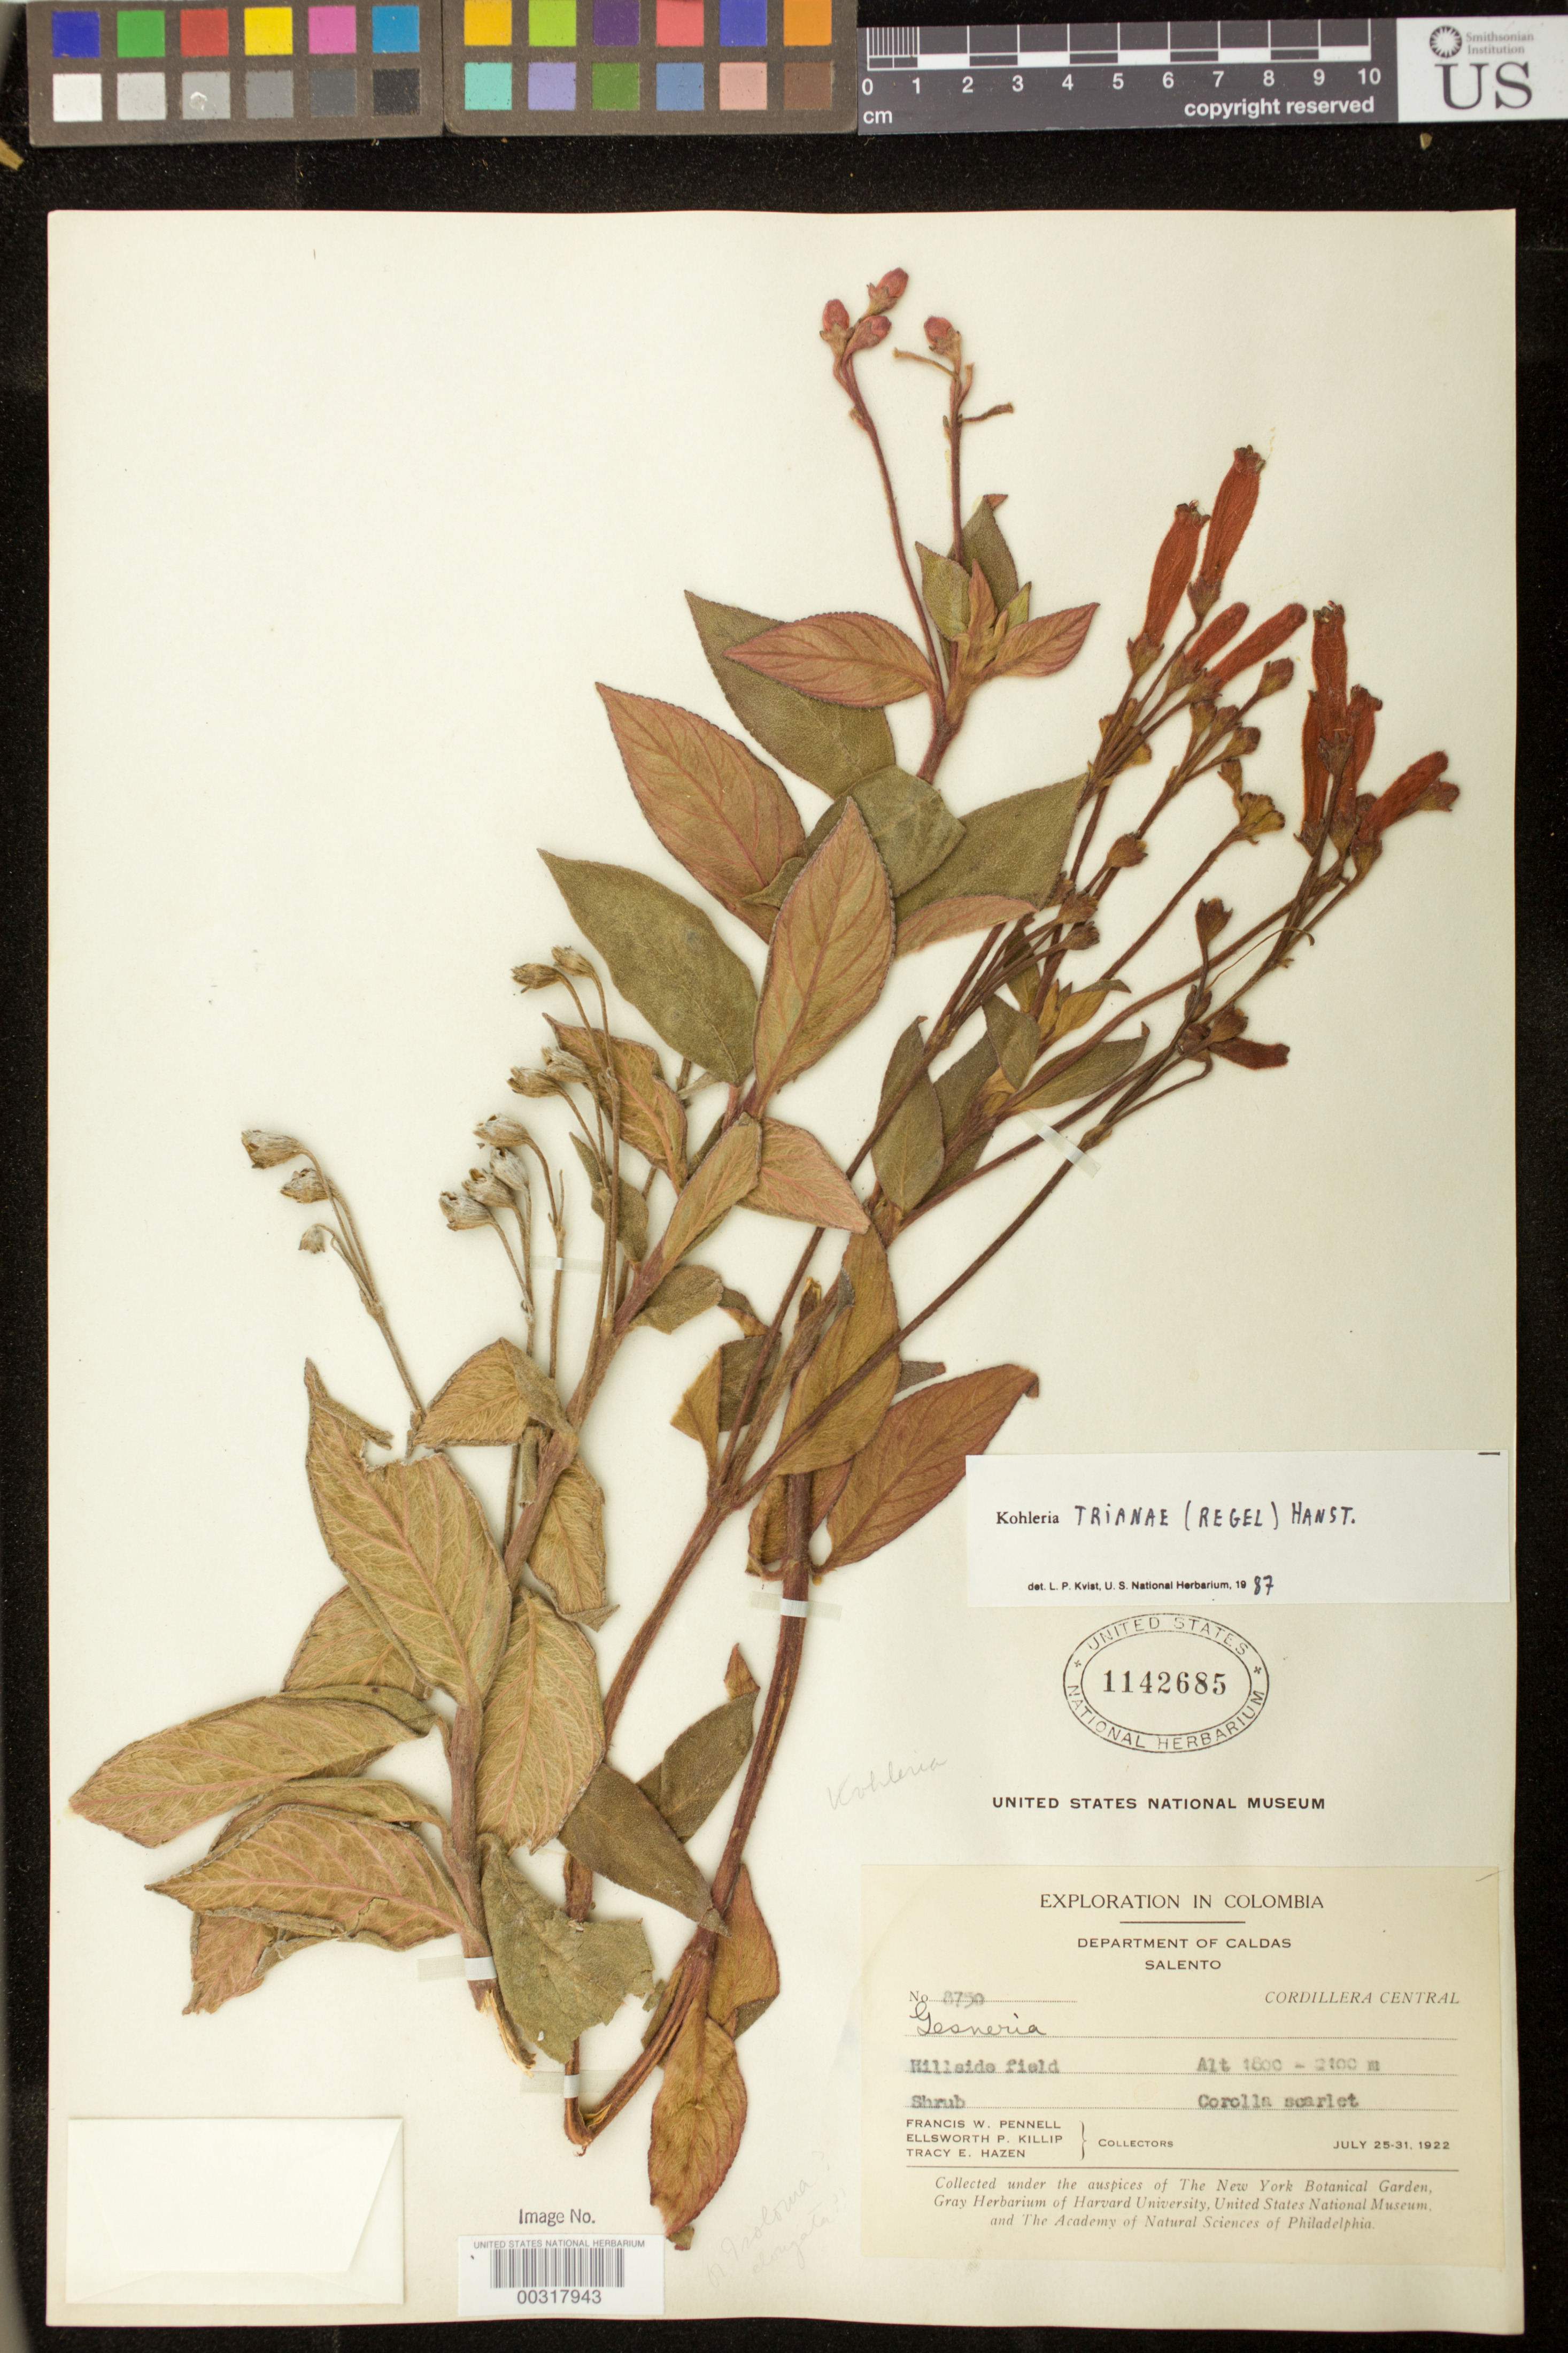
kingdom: Plantae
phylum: Tracheophyta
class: Magnoliopsida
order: Lamiales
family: Gesneriaceae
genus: Kohleria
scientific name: Kohleria trianae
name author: (Regel) Hanst.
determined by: Skog, Laurence E.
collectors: F. W. Pennell, E. P. Killip & T. E. Hazen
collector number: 8750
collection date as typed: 25-31 Jul 1922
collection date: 1922-07-25/1922-07-31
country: Colombia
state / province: Quindío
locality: Dept. Caldas, Salento, Cordillera Central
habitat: Grassy banks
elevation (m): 1800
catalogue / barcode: US 1142685